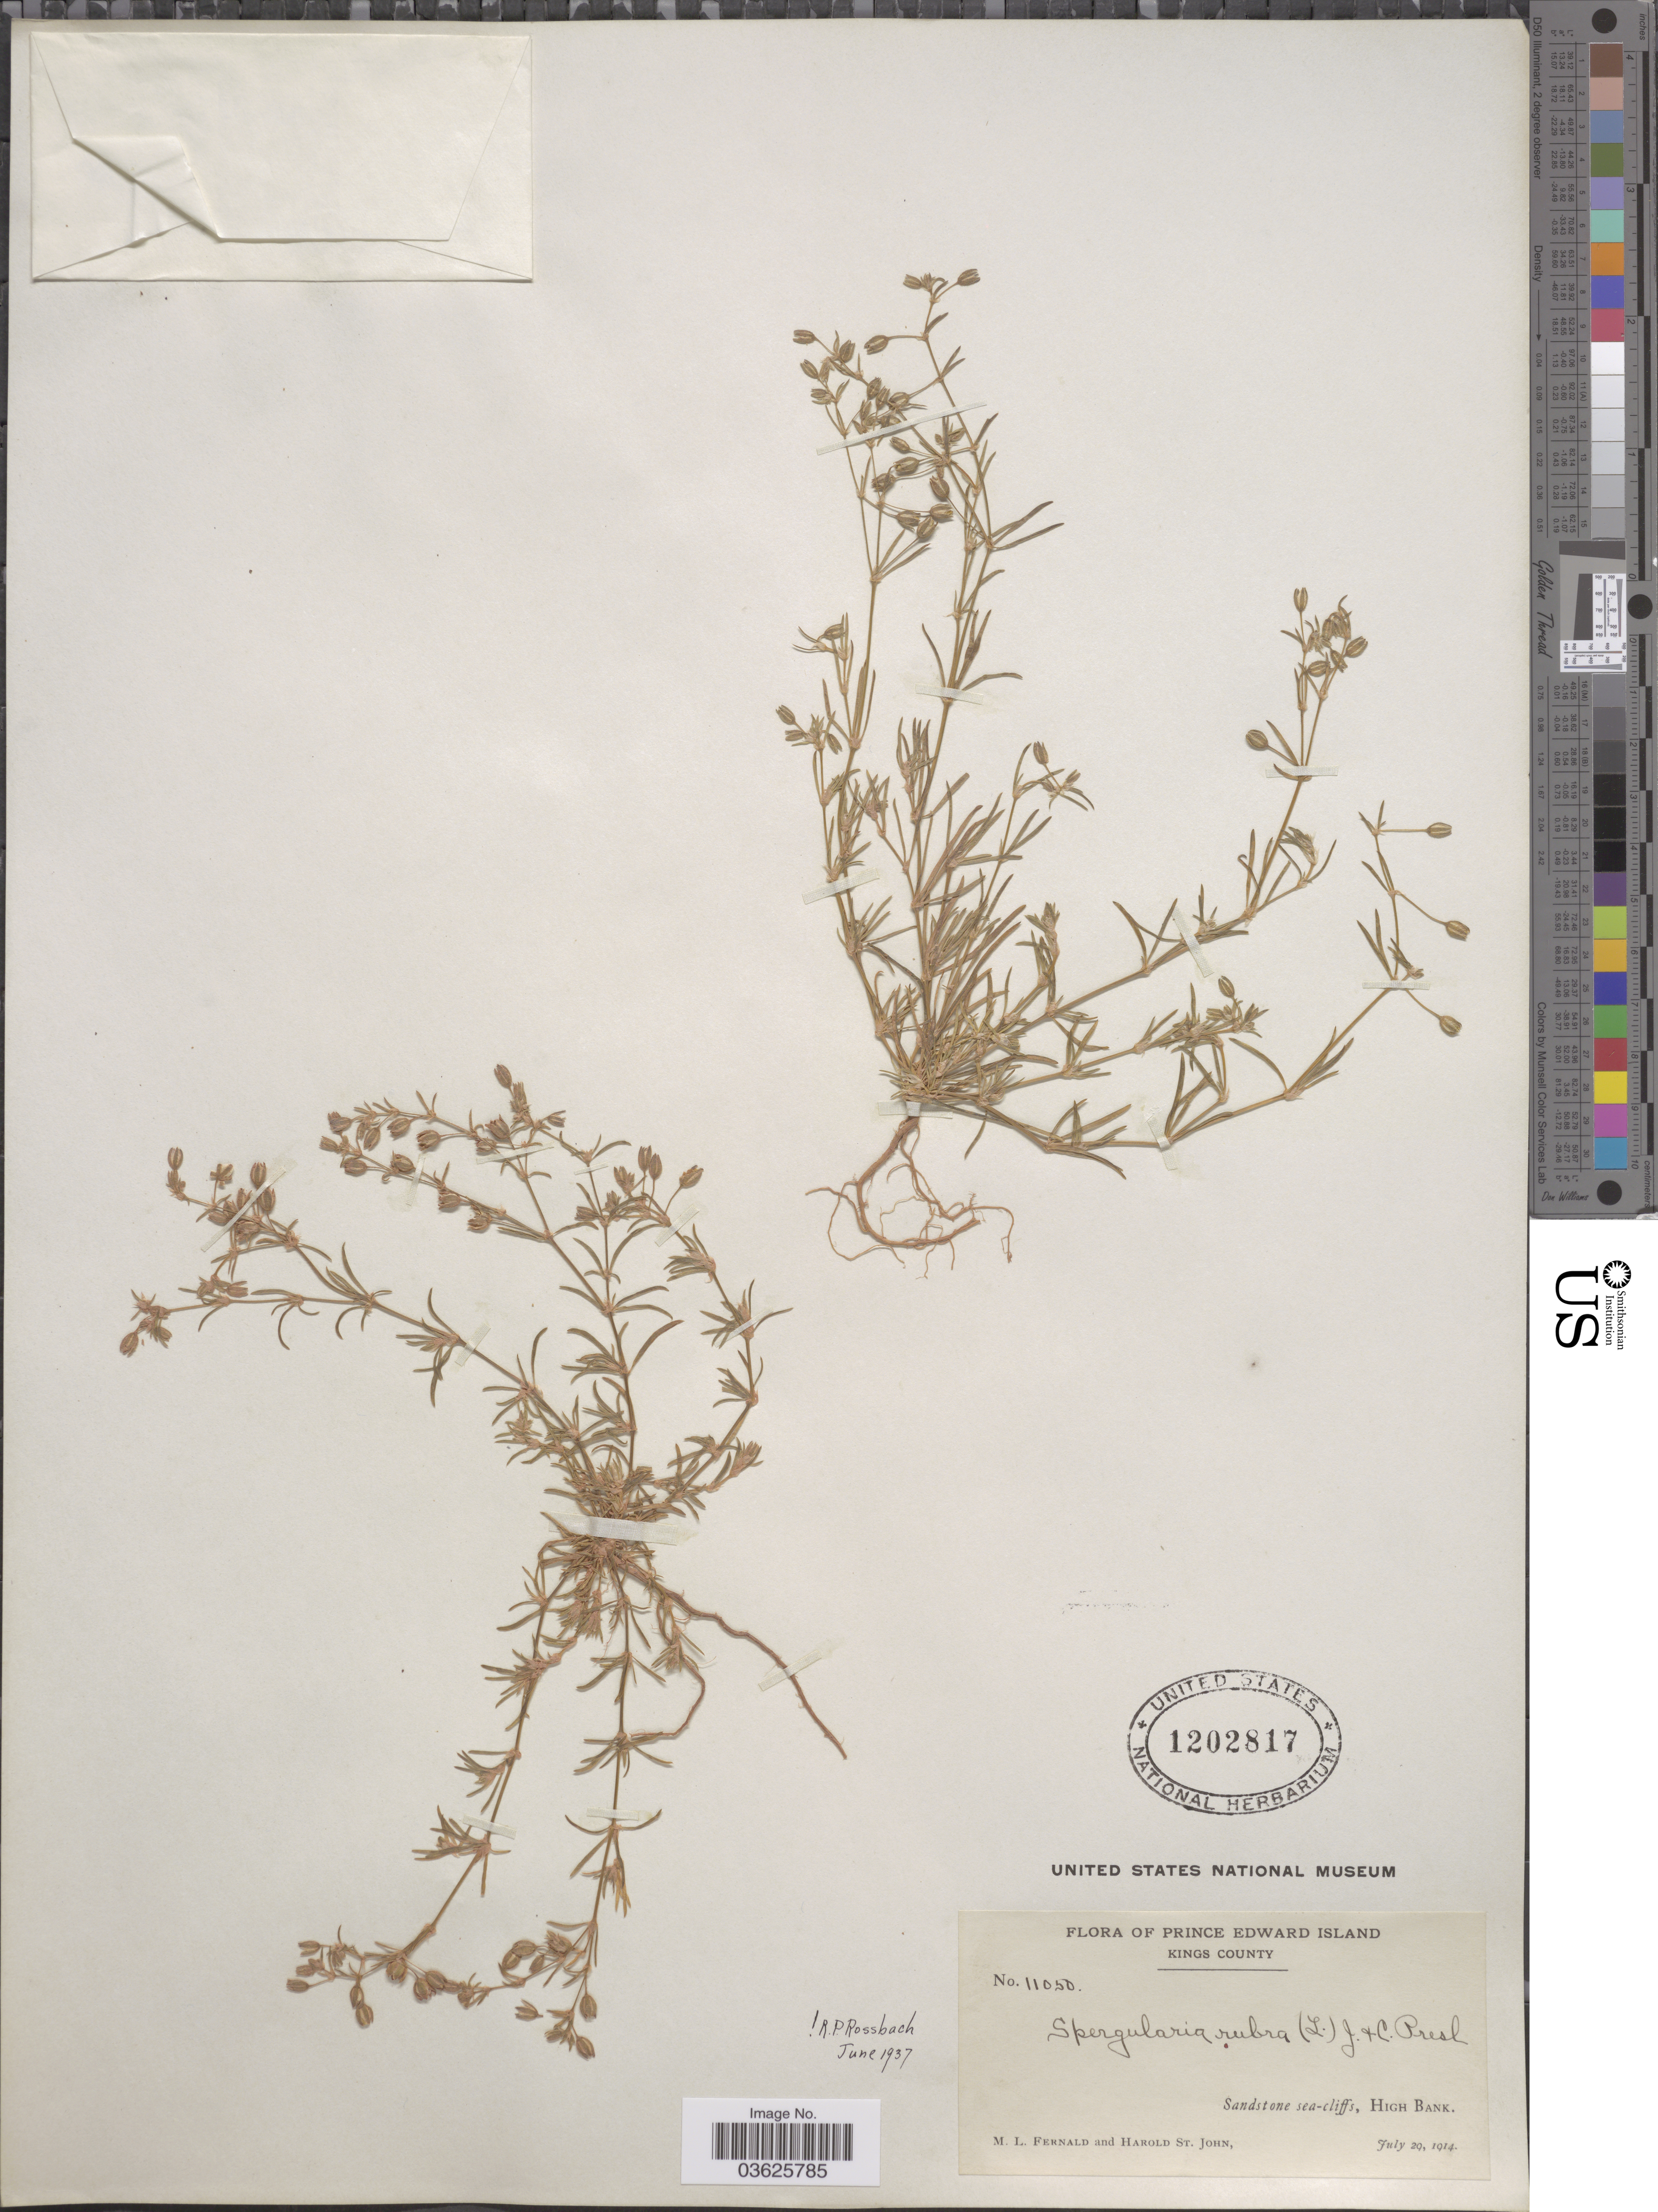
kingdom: Plantae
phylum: Tracheophyta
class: Magnoliopsida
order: Caryophyllales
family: Caryophyllaceae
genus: Spergularia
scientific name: Spergularia rubra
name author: (L.) J. Presl & C. Presl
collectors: M. L. Fernald & H. St. John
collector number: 11050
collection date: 1914-07-29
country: Canada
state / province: Prince Edward Island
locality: Kings County. High Bank.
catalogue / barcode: US 1202817